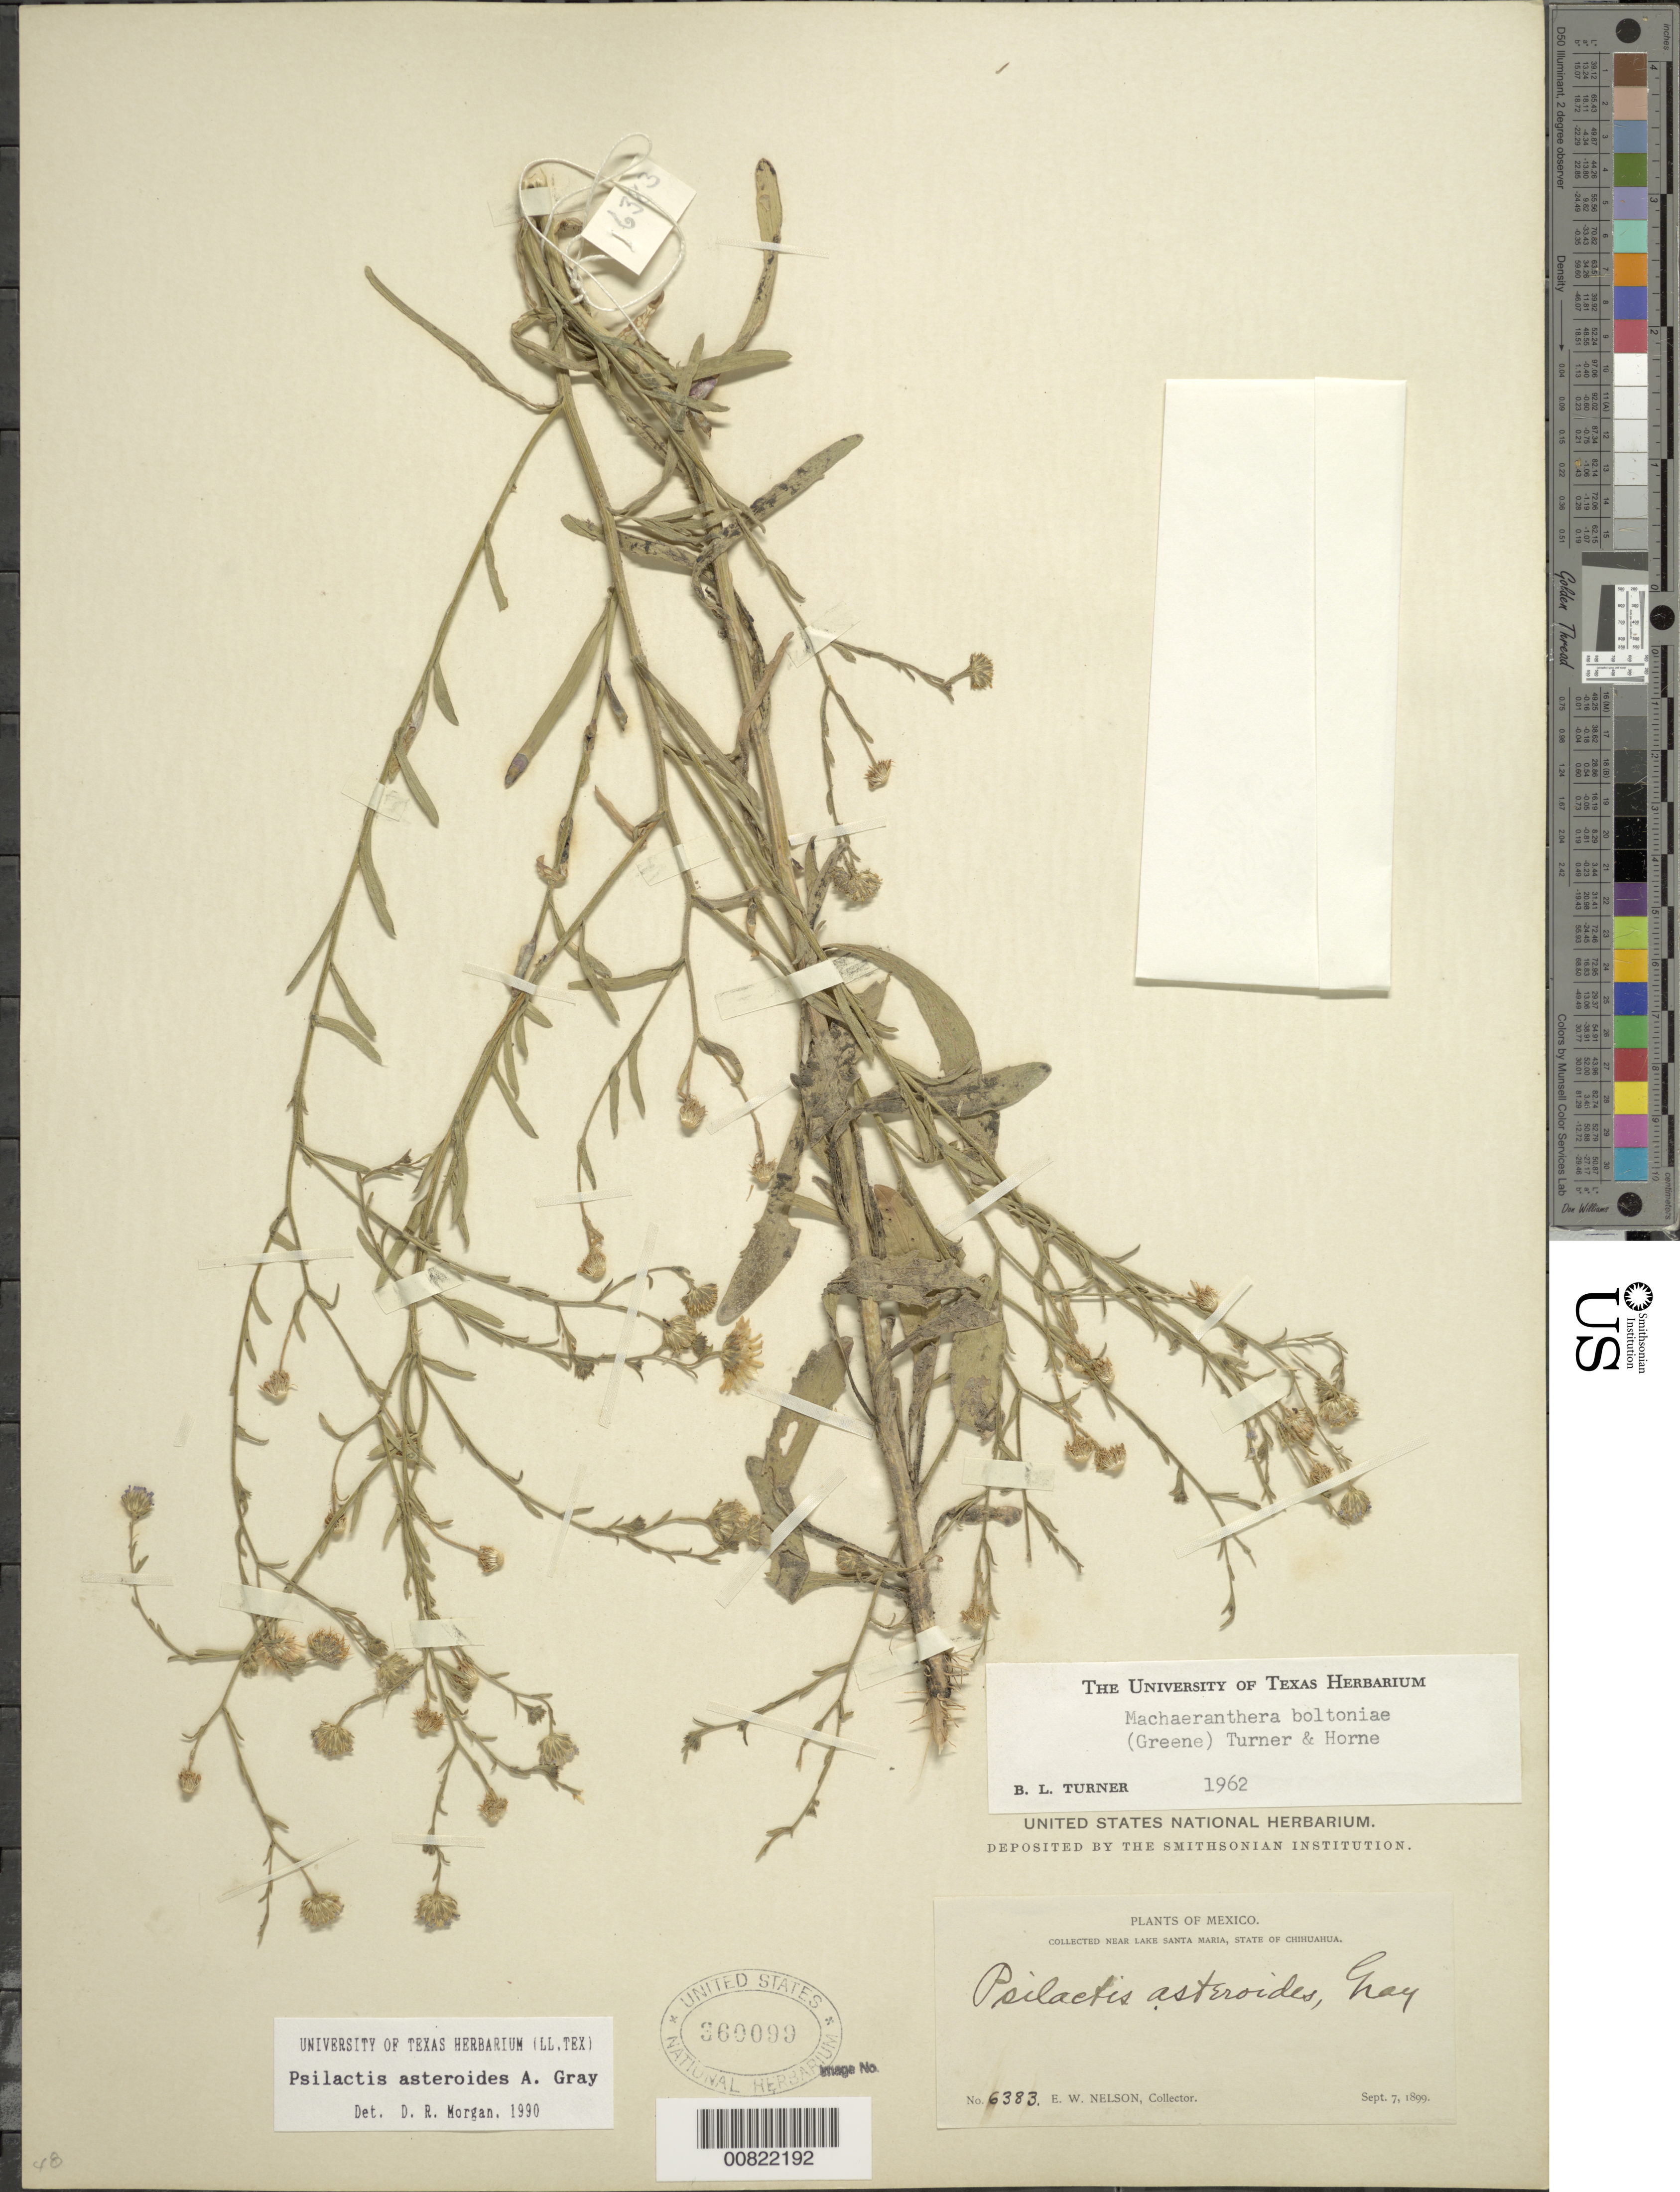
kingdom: Plantae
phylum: Tracheophyta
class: Magnoliopsida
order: Asterales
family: Asteraceae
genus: Psilactis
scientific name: Psilactis asteroides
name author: A. Gray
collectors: E. W. Nelson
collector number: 6383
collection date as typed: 07 Sep 1899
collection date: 1899-09-07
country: Mexico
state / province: Chihuahua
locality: Near Lake Santa maria, Chihuahua.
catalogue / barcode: US 360099